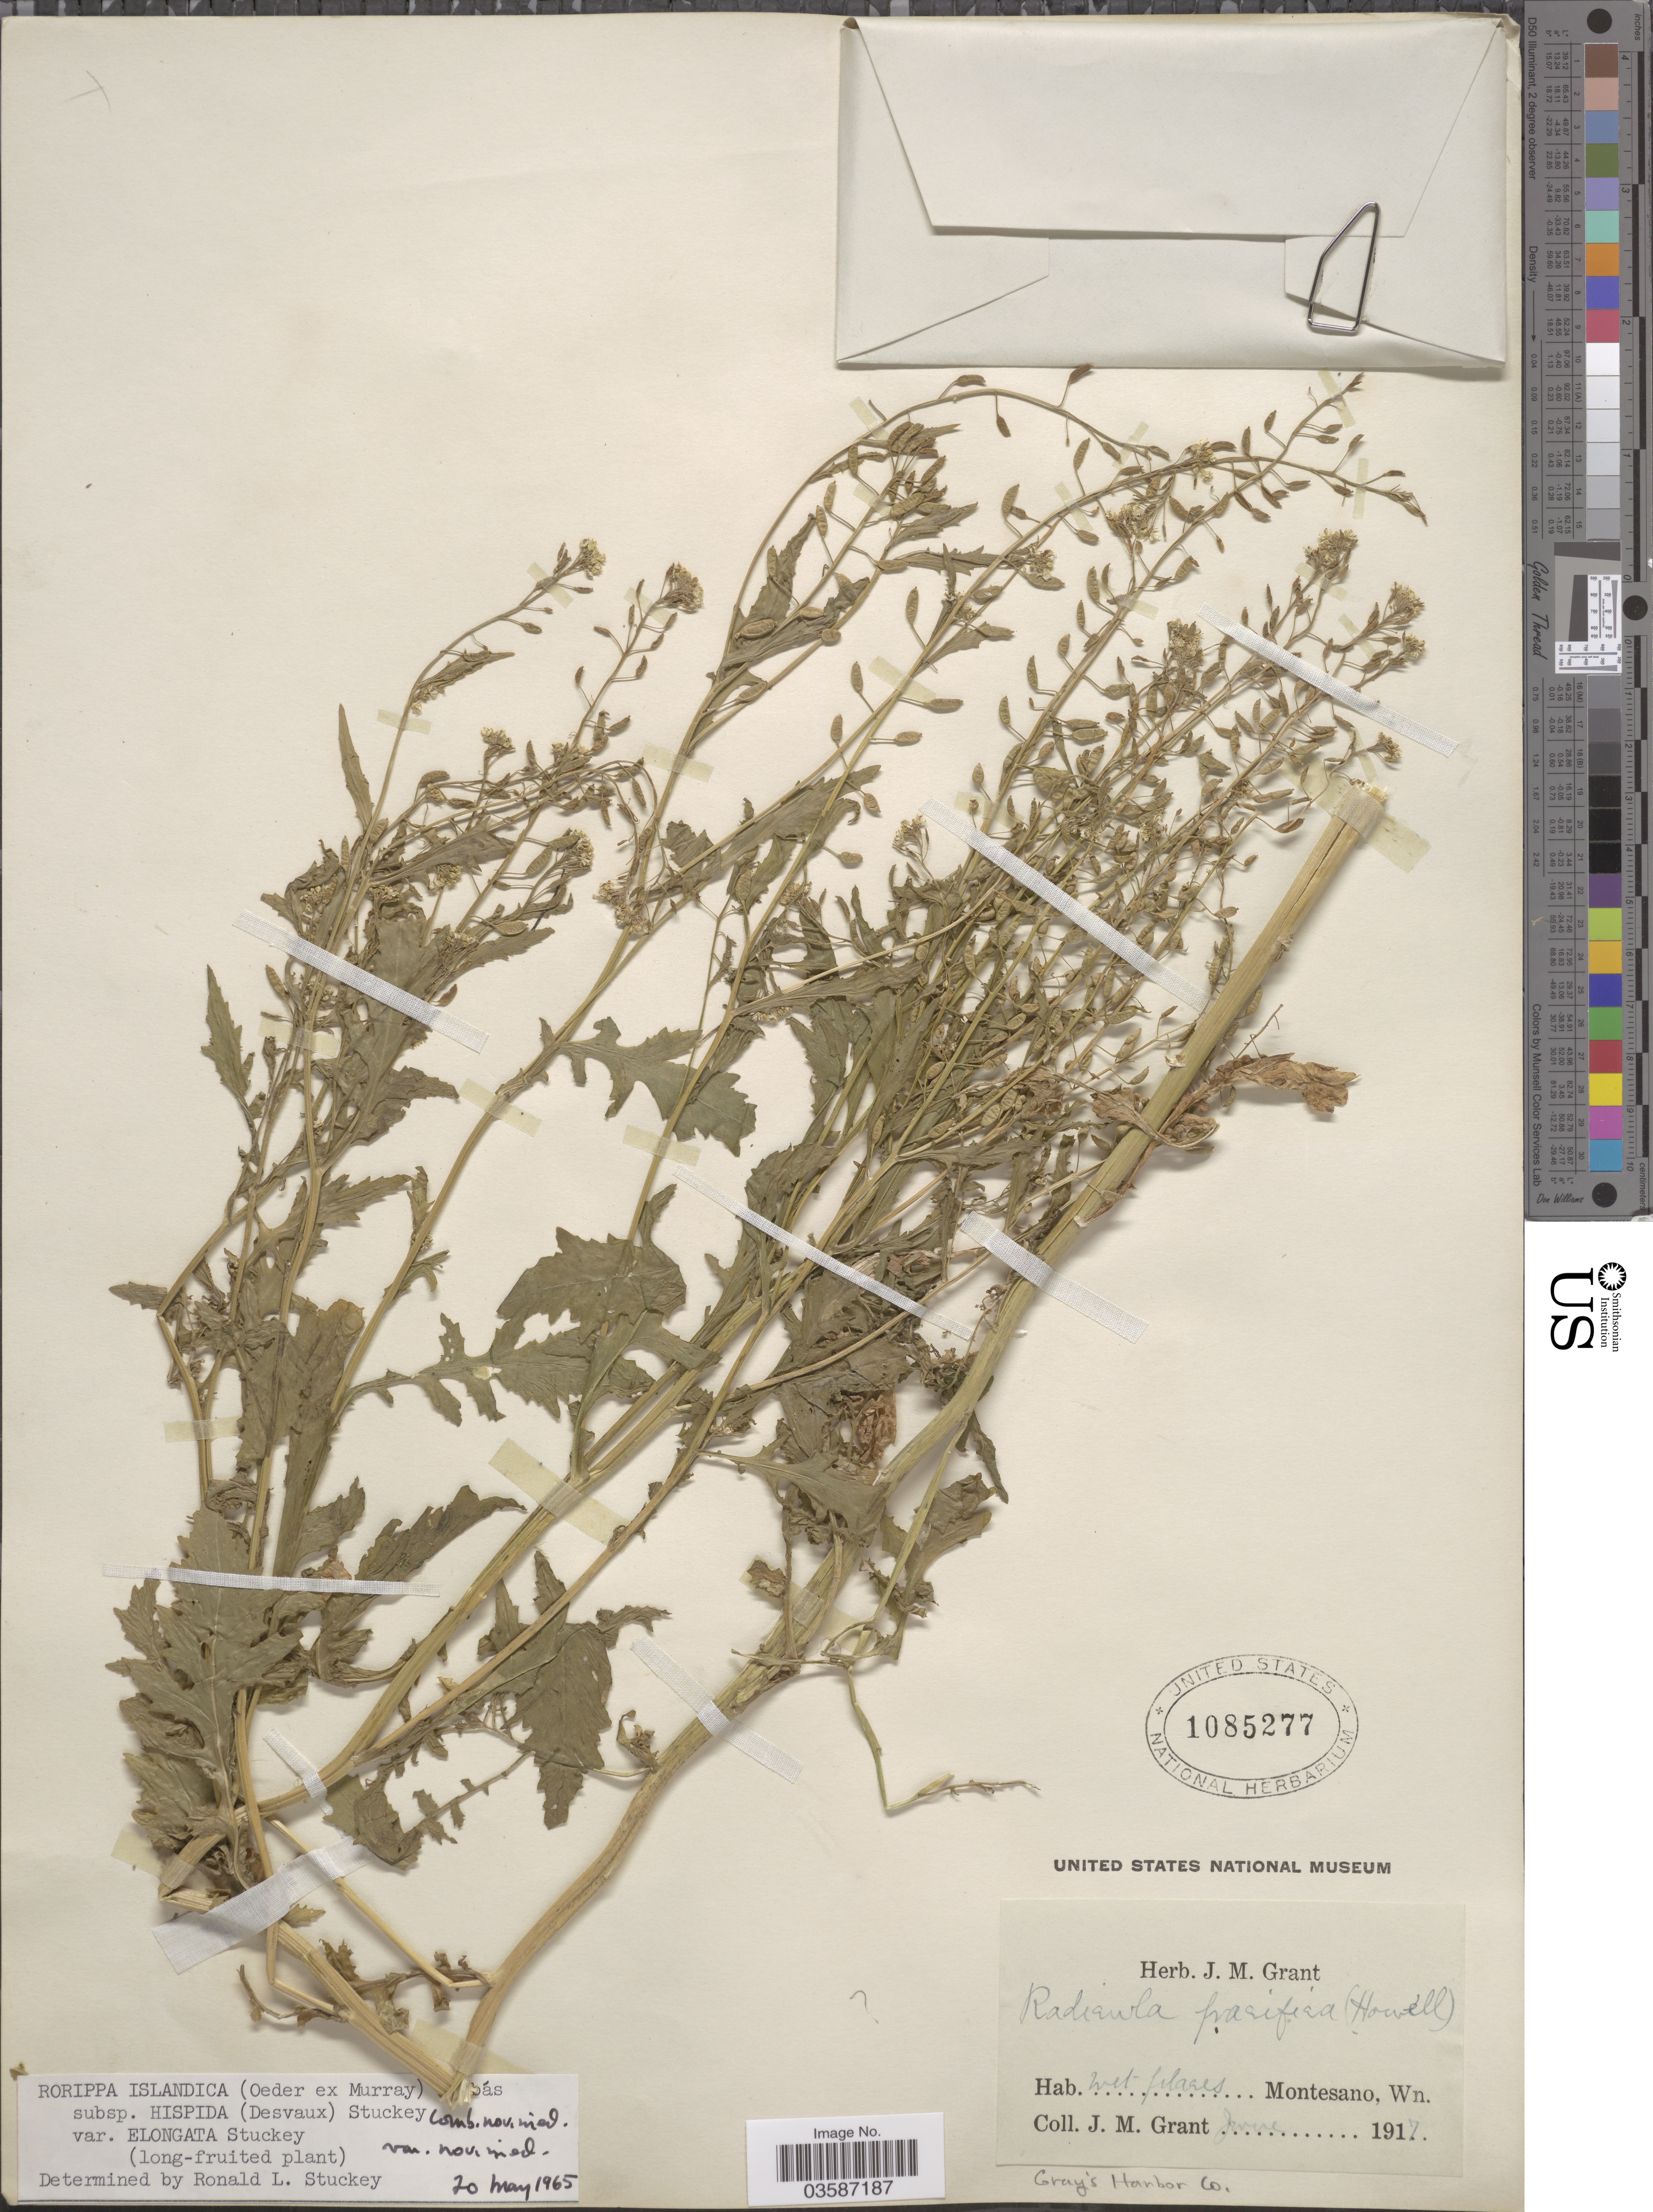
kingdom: Plantae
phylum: Tracheophyta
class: Magnoliopsida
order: Brassicales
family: Brassicaceae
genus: Rorippa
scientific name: Rorippa islandica var. elongata Stuckey var. nov. ined.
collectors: J. M. Grant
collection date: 1917-06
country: United States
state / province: Washington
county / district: Grays Harbor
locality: Montesanto, Gray's Harbor Co.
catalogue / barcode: US 1085277